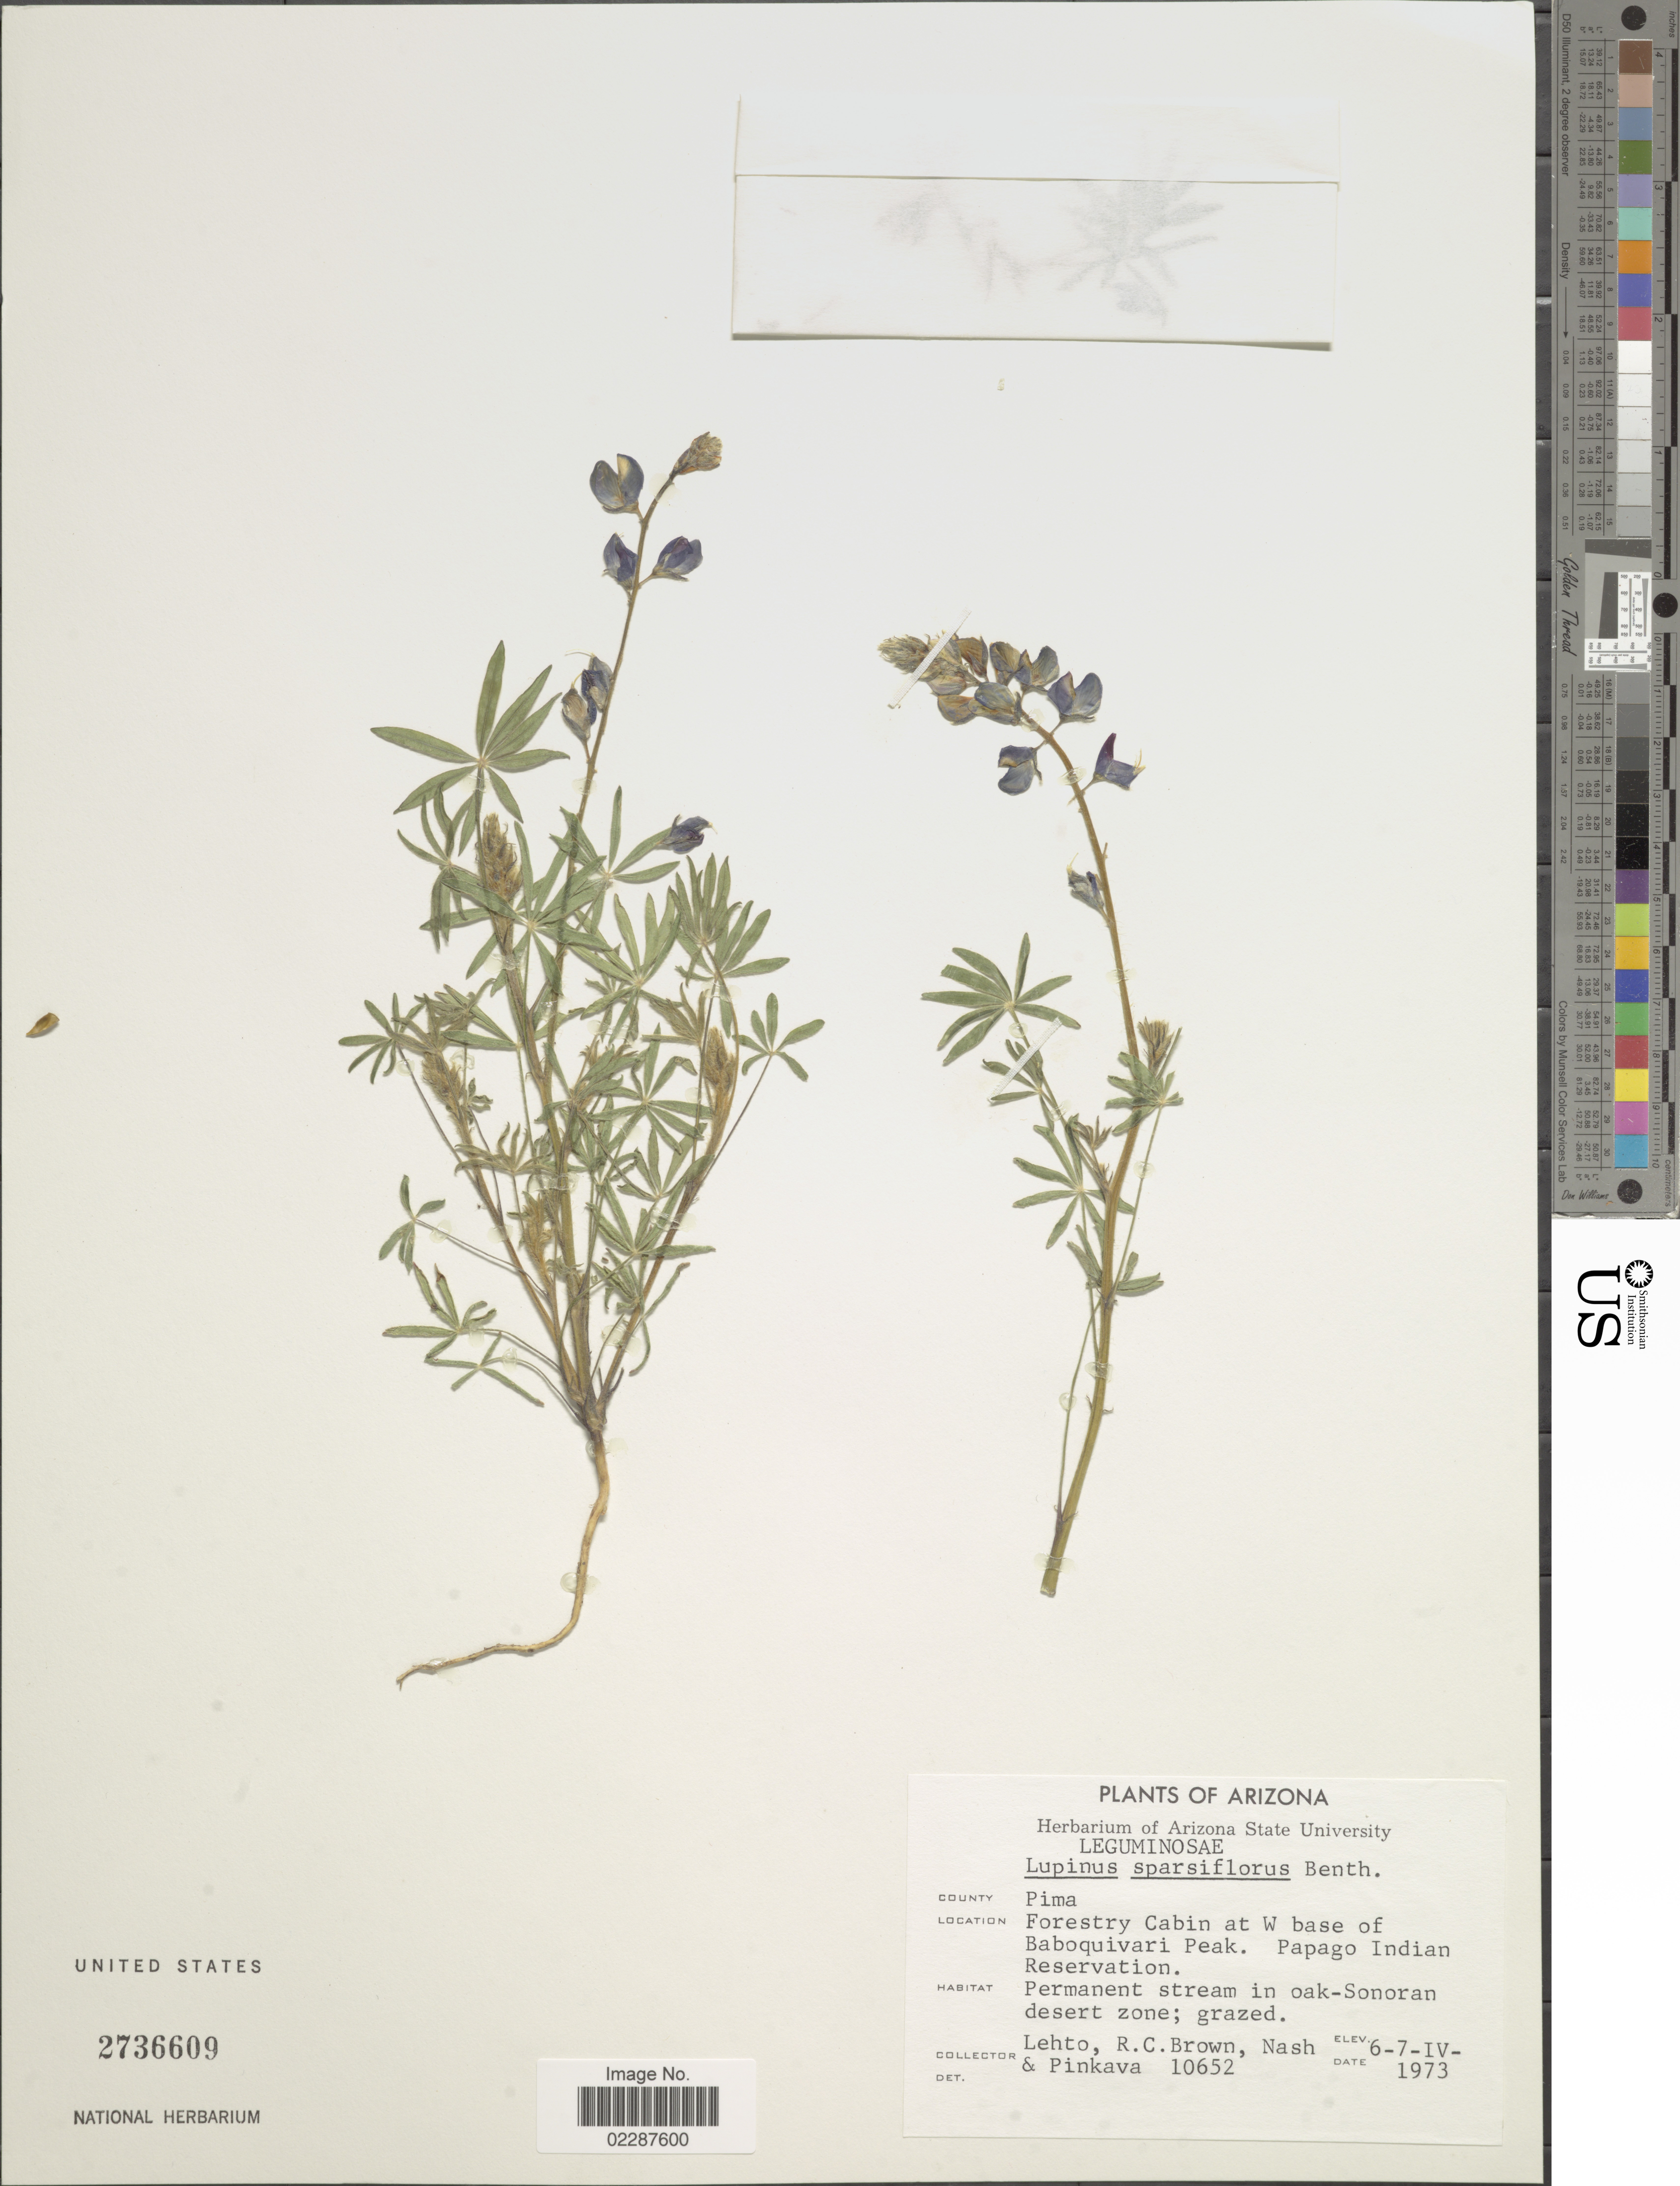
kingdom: Plantae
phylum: Tracheophyta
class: Magnoliopsida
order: Fabales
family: Fabaceae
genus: Lupinus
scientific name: Lupinus sparsiflorus subsp. sparsiflorus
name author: Benth.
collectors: -. Lehto, R. C. Brown, -- Nash & -. Pinkava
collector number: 10652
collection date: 1973-04-06/1973-04-07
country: United States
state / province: Arizona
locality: County Pima, Forestry Cabin at W base of Baboquivari Peak. Papago Indian Reservation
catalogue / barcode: US 2736609